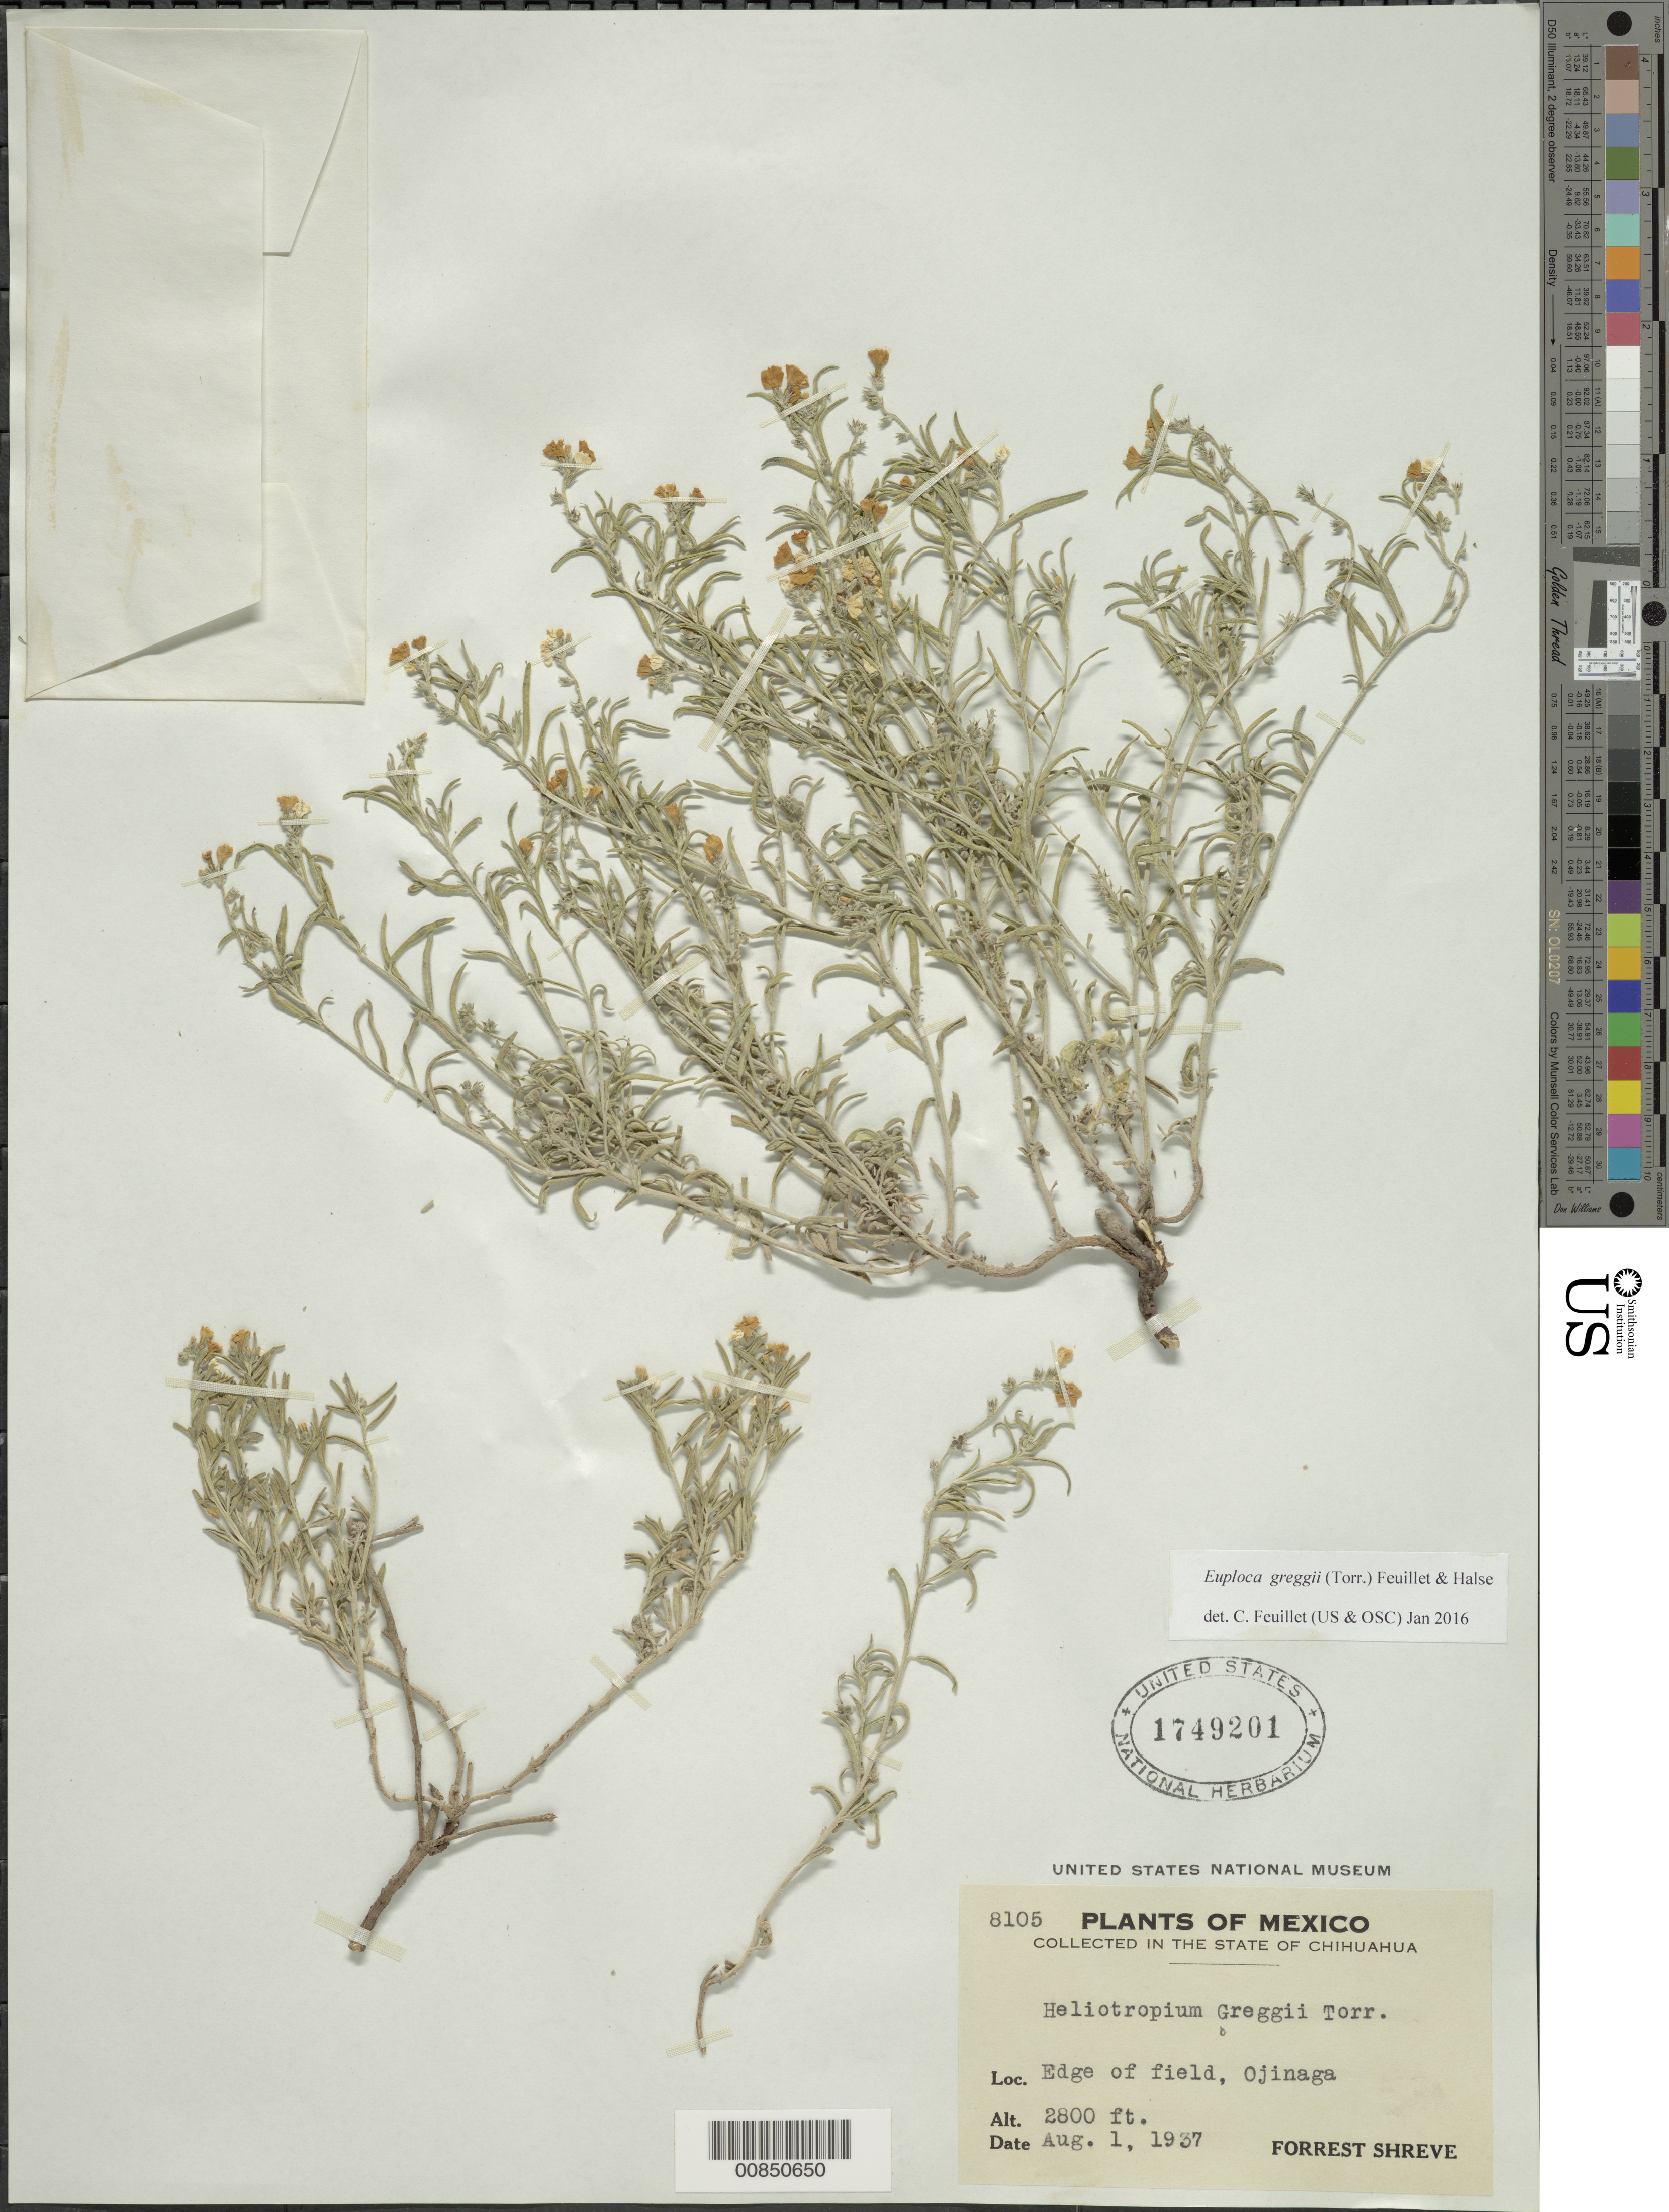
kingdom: Plantae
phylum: Tracheophyta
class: Magnoliopsida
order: Boraginales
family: Heliotropiaceae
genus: Euploca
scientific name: Euploca greggii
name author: (Torr.) Feuillet & Halse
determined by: Feuillet, C.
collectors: F. Shreve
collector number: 8105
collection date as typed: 01 Aug 1937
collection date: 1937-08-01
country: Mexico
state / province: Chihuahua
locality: Ojinaga, Chihuahua.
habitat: Edge of field.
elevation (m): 853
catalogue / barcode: US 1749201